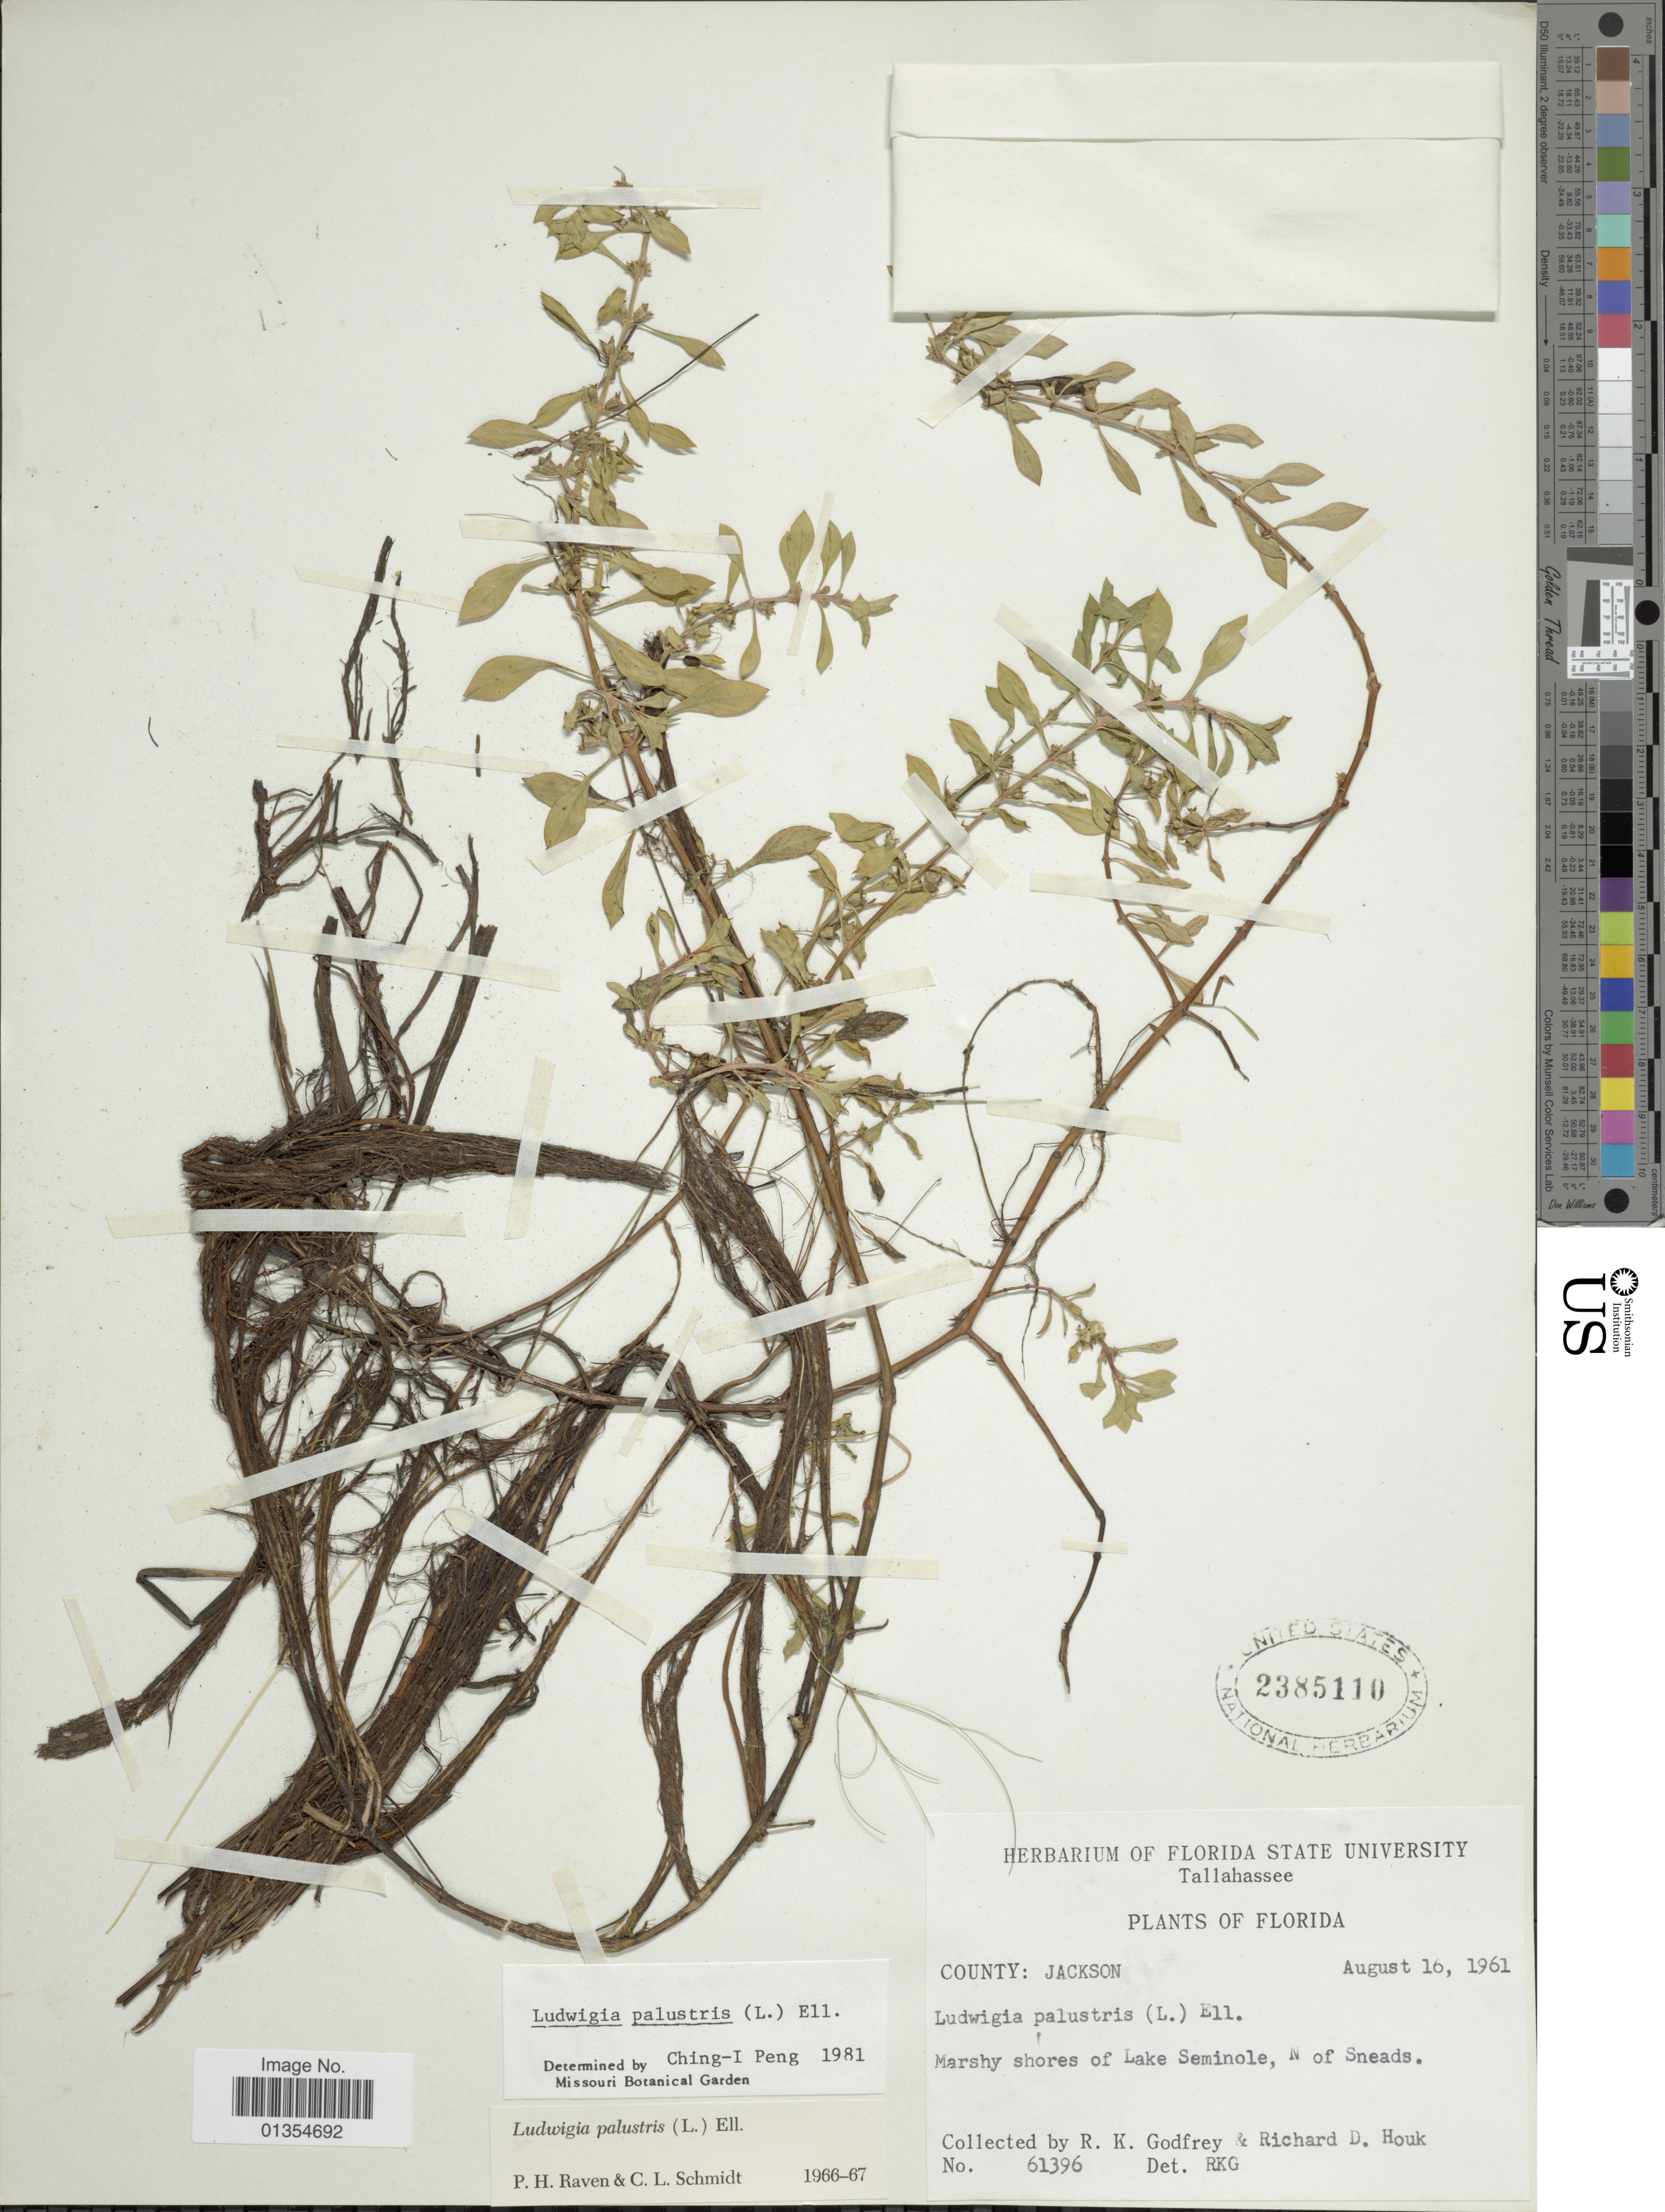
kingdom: Plantae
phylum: Tracheophyta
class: Magnoliopsida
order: Myrtales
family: Onagraceae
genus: Ludwigia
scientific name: Ludwigia palustris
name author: (L.) Elliott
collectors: R. K. Godfrey & R. Houk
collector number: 61396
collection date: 1961-08-16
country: United States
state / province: Florida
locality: County Jackson, marshy shores of Lake Seminole, N of Sneads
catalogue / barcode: US 2385110